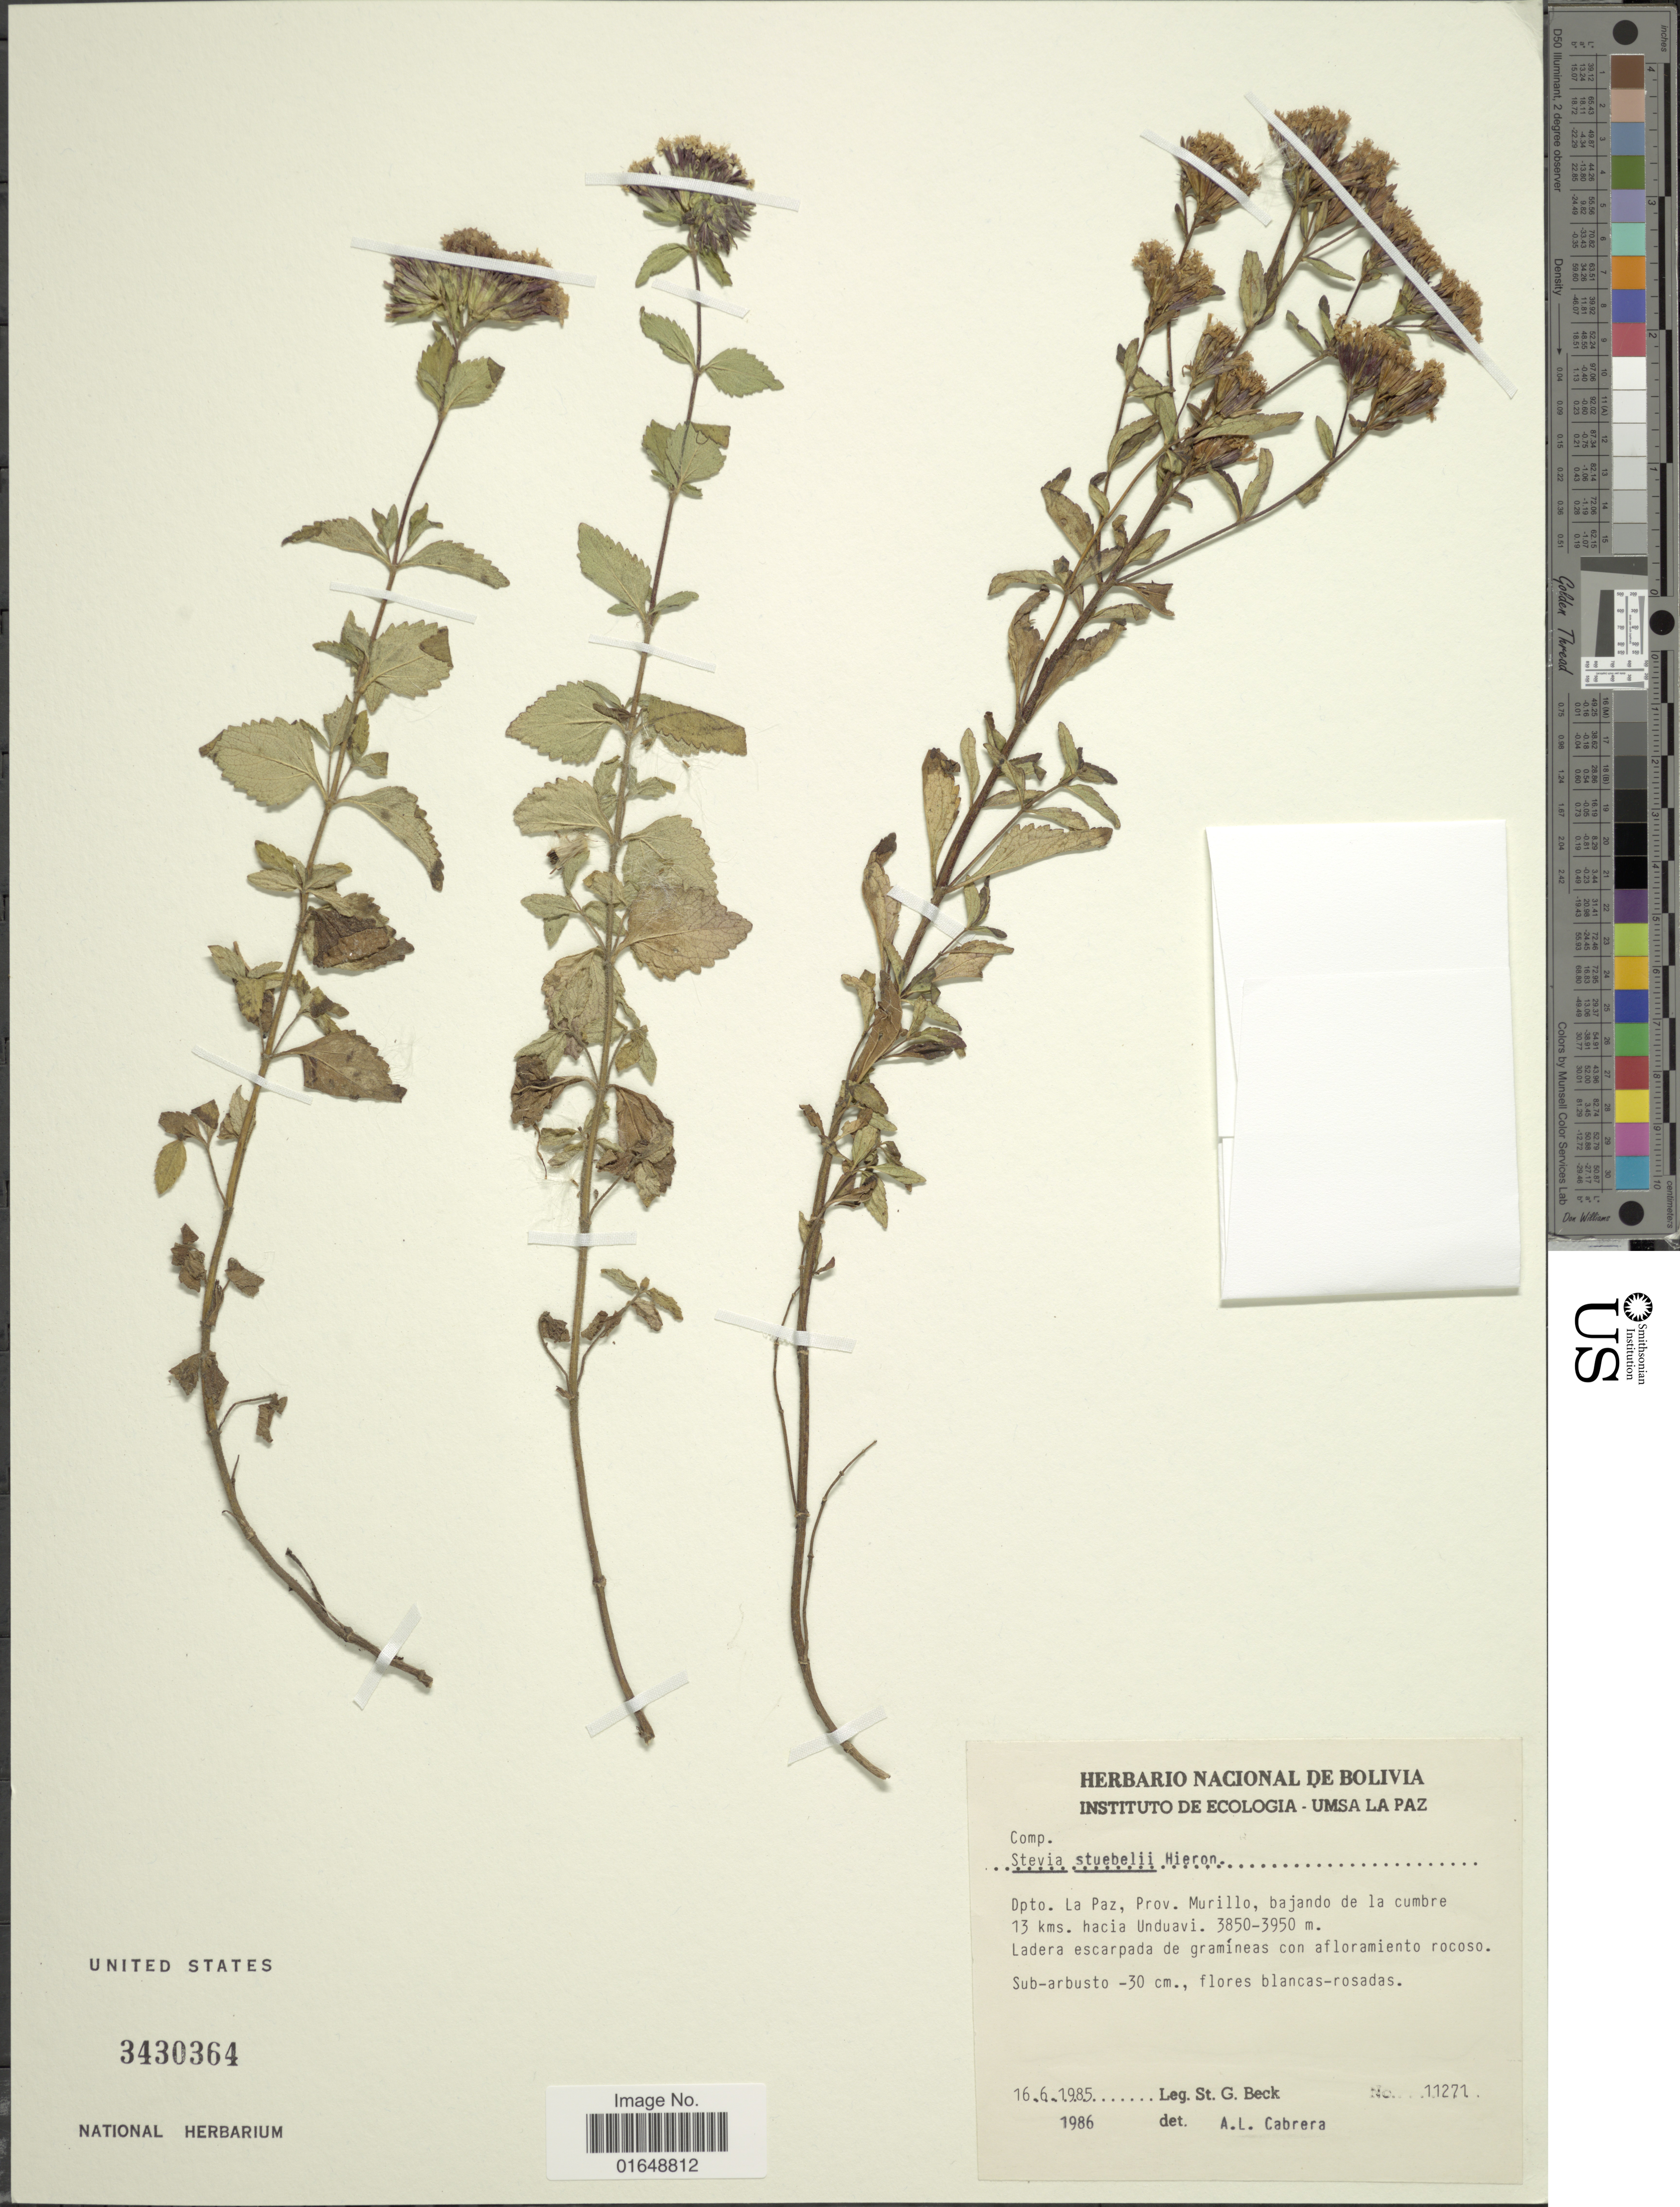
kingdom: Plantae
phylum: Tracheophyta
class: Magnoliopsida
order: Asterales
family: Asteraceae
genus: Stevia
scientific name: Stevia stuebelii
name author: Hieron.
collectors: S. G. Beck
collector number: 11271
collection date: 1985-06-16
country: Bolivia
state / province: La Paz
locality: Dpto. La Paz, Prov. Murillo, bajando de la cumbre 13 kms. hacia Unduavi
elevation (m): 3850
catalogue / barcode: US 3430364